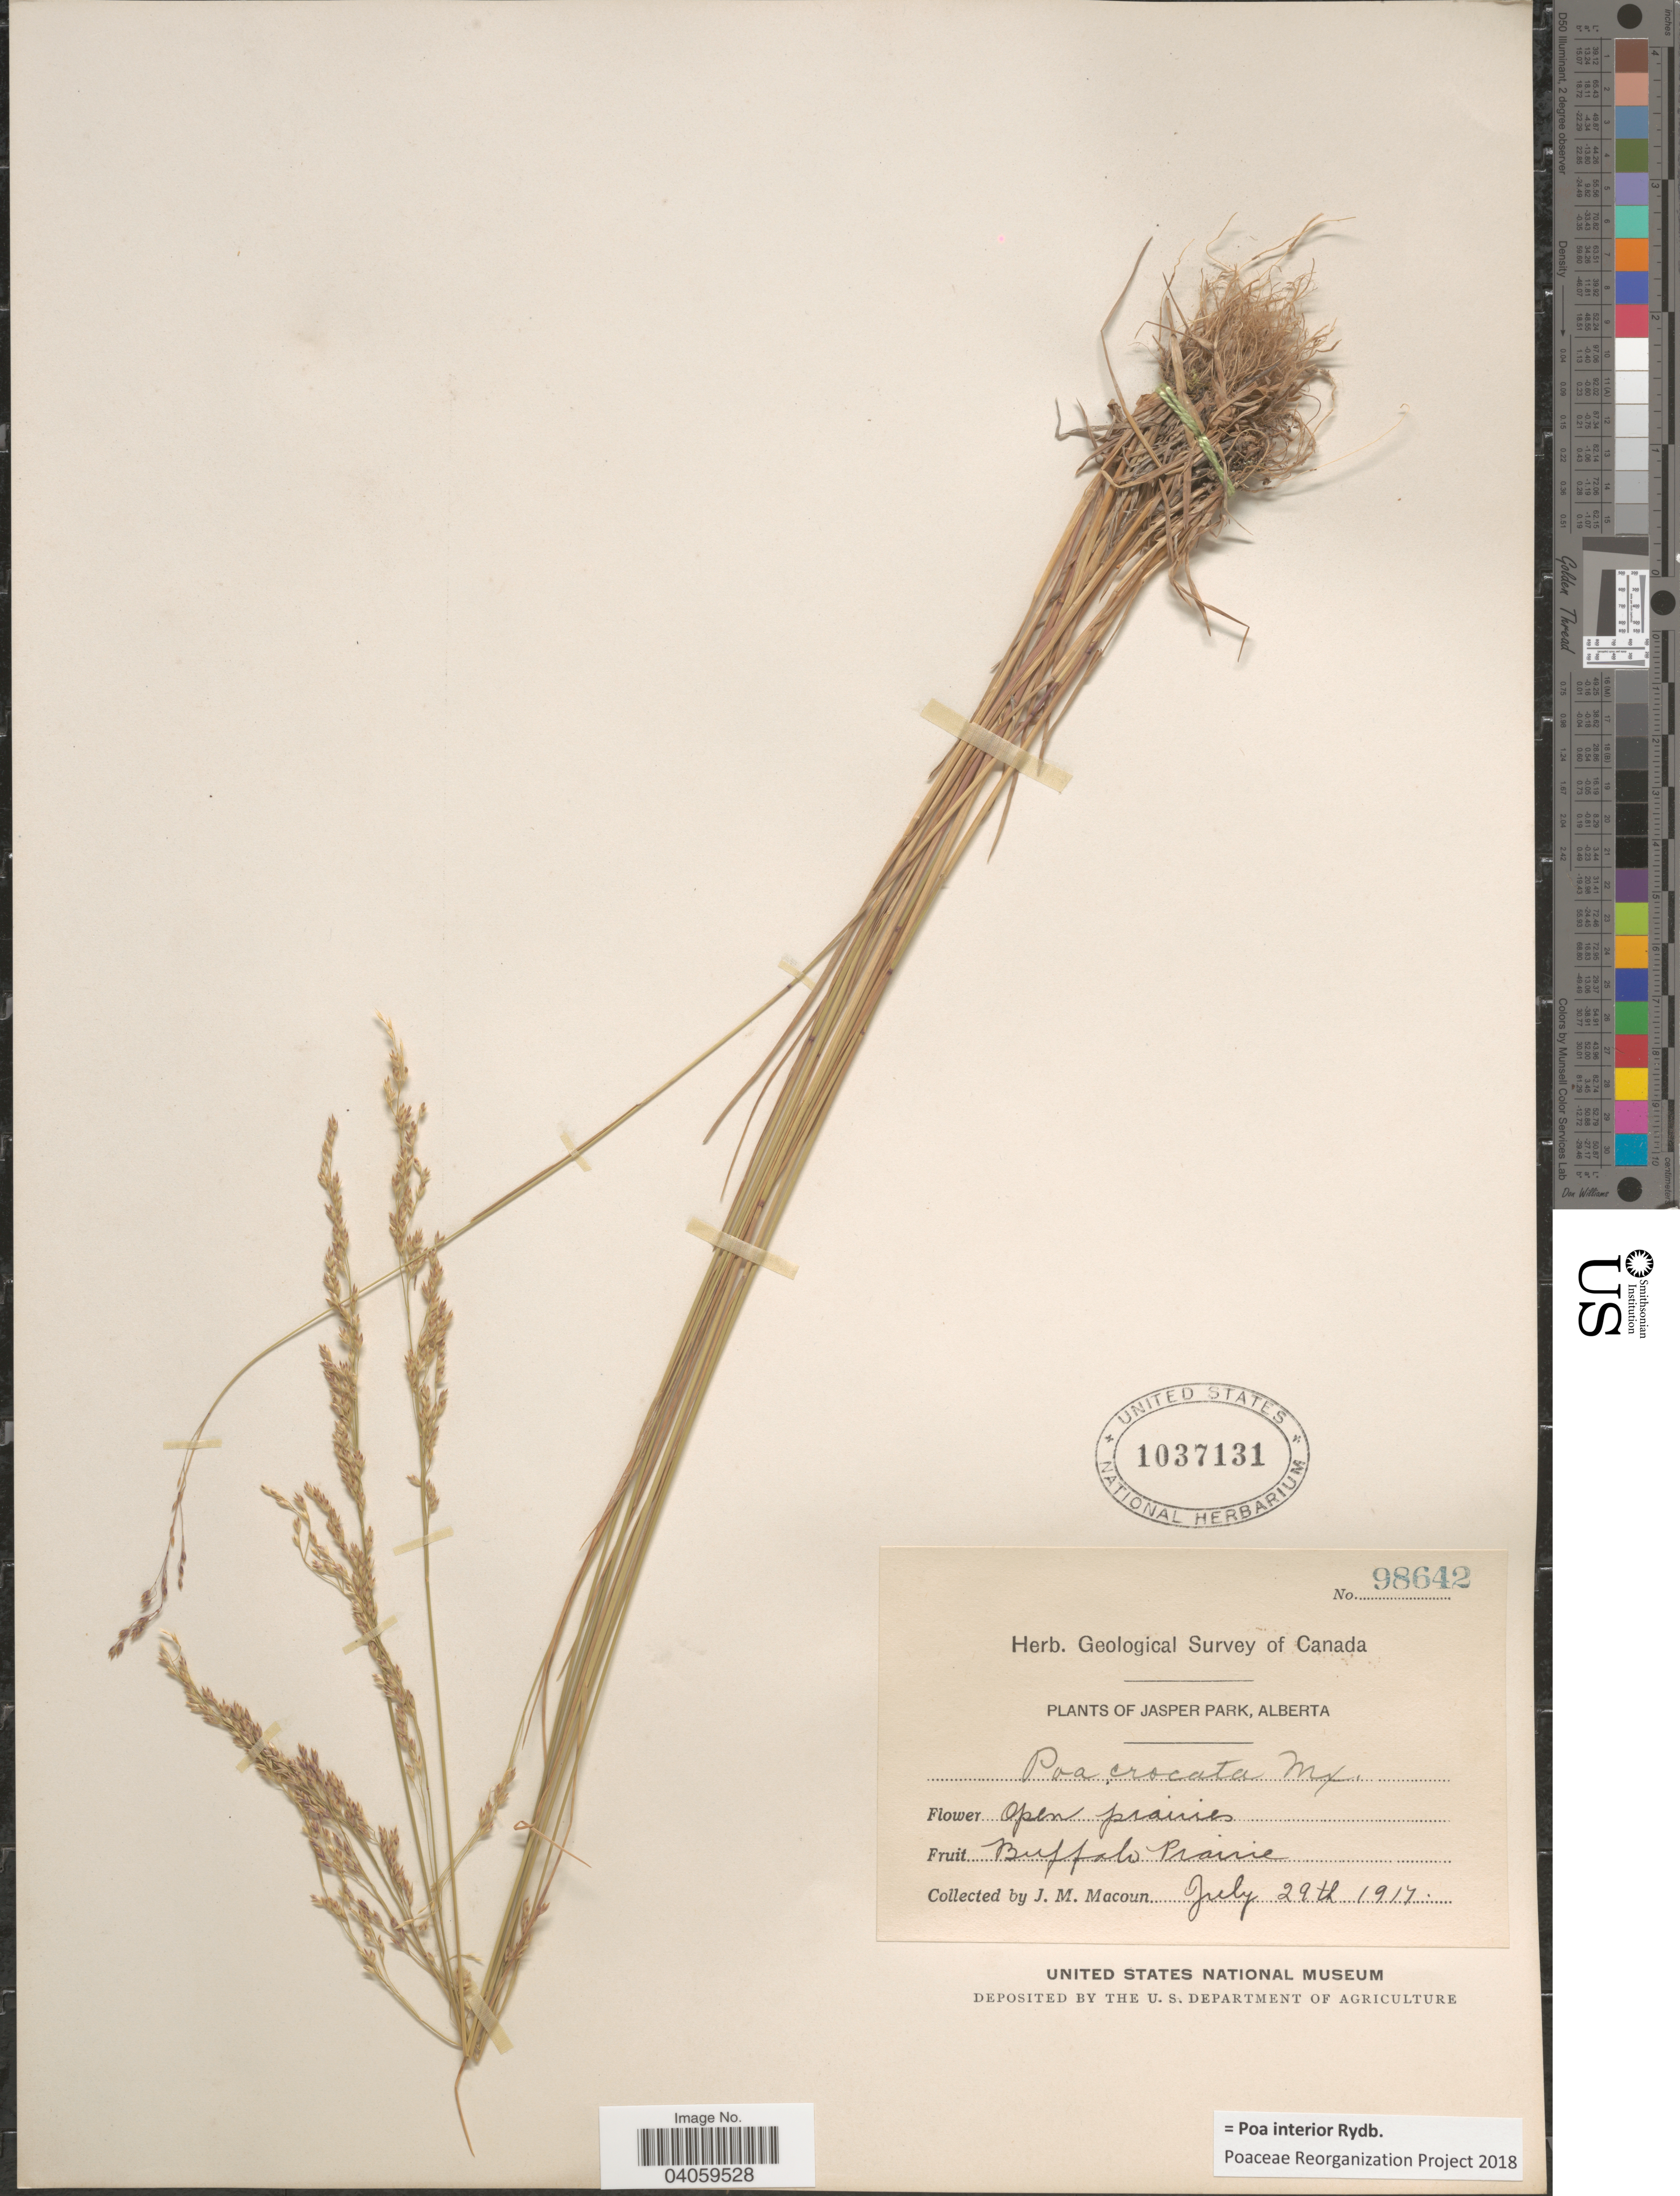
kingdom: Plantae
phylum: Tracheophyta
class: Liliopsida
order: Poales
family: Poaceae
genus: Poa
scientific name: Poa interior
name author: Rydb.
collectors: J. M. Macoun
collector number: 98642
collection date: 1917-07-29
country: Canada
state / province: Alberta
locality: Jasper Park. Buffalo Prairie.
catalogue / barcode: US 1037131